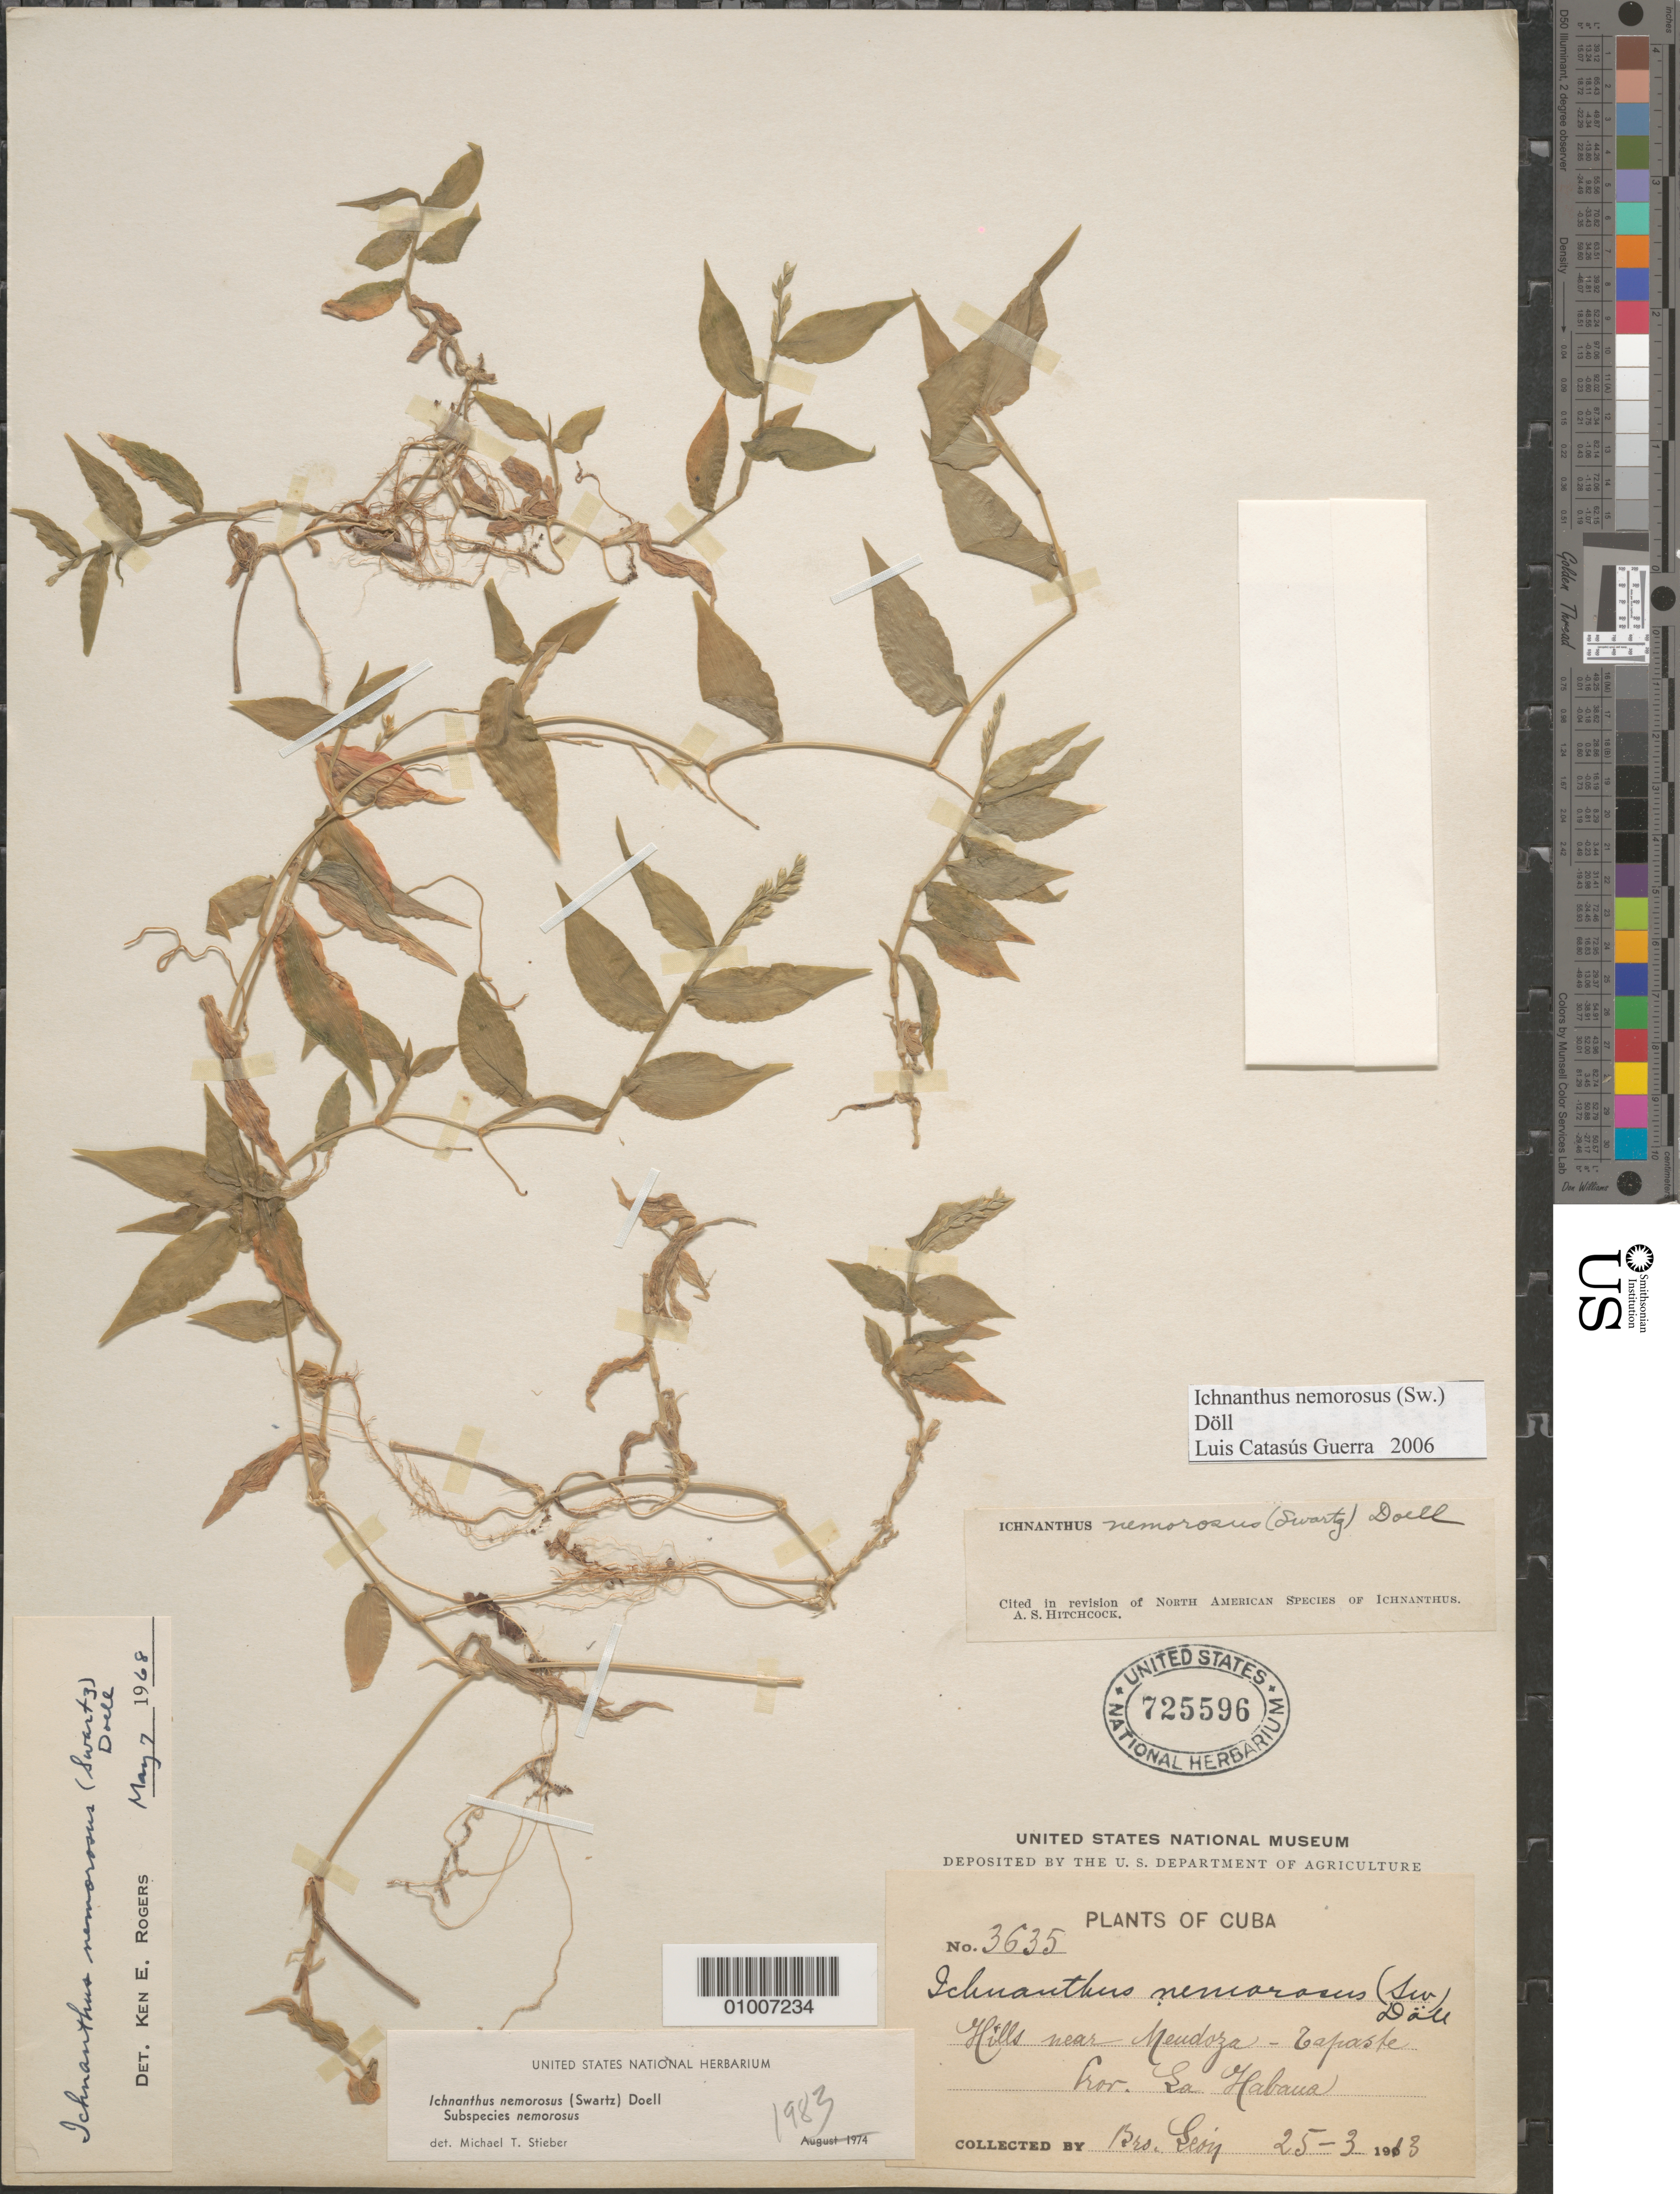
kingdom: Plantae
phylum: Tracheophyta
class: Liliopsida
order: Poales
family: Poaceae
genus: Ichnanthus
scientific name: Ichnanthus nemorosus var. nemorosus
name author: (Sw.) Döll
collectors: Bro. León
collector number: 3635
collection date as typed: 25 Mar 1913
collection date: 1913-03-25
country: Cuba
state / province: La Habana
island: Cuba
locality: Hills near Mendoza - Tapaste. Prov la Habana.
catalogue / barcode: US 725596